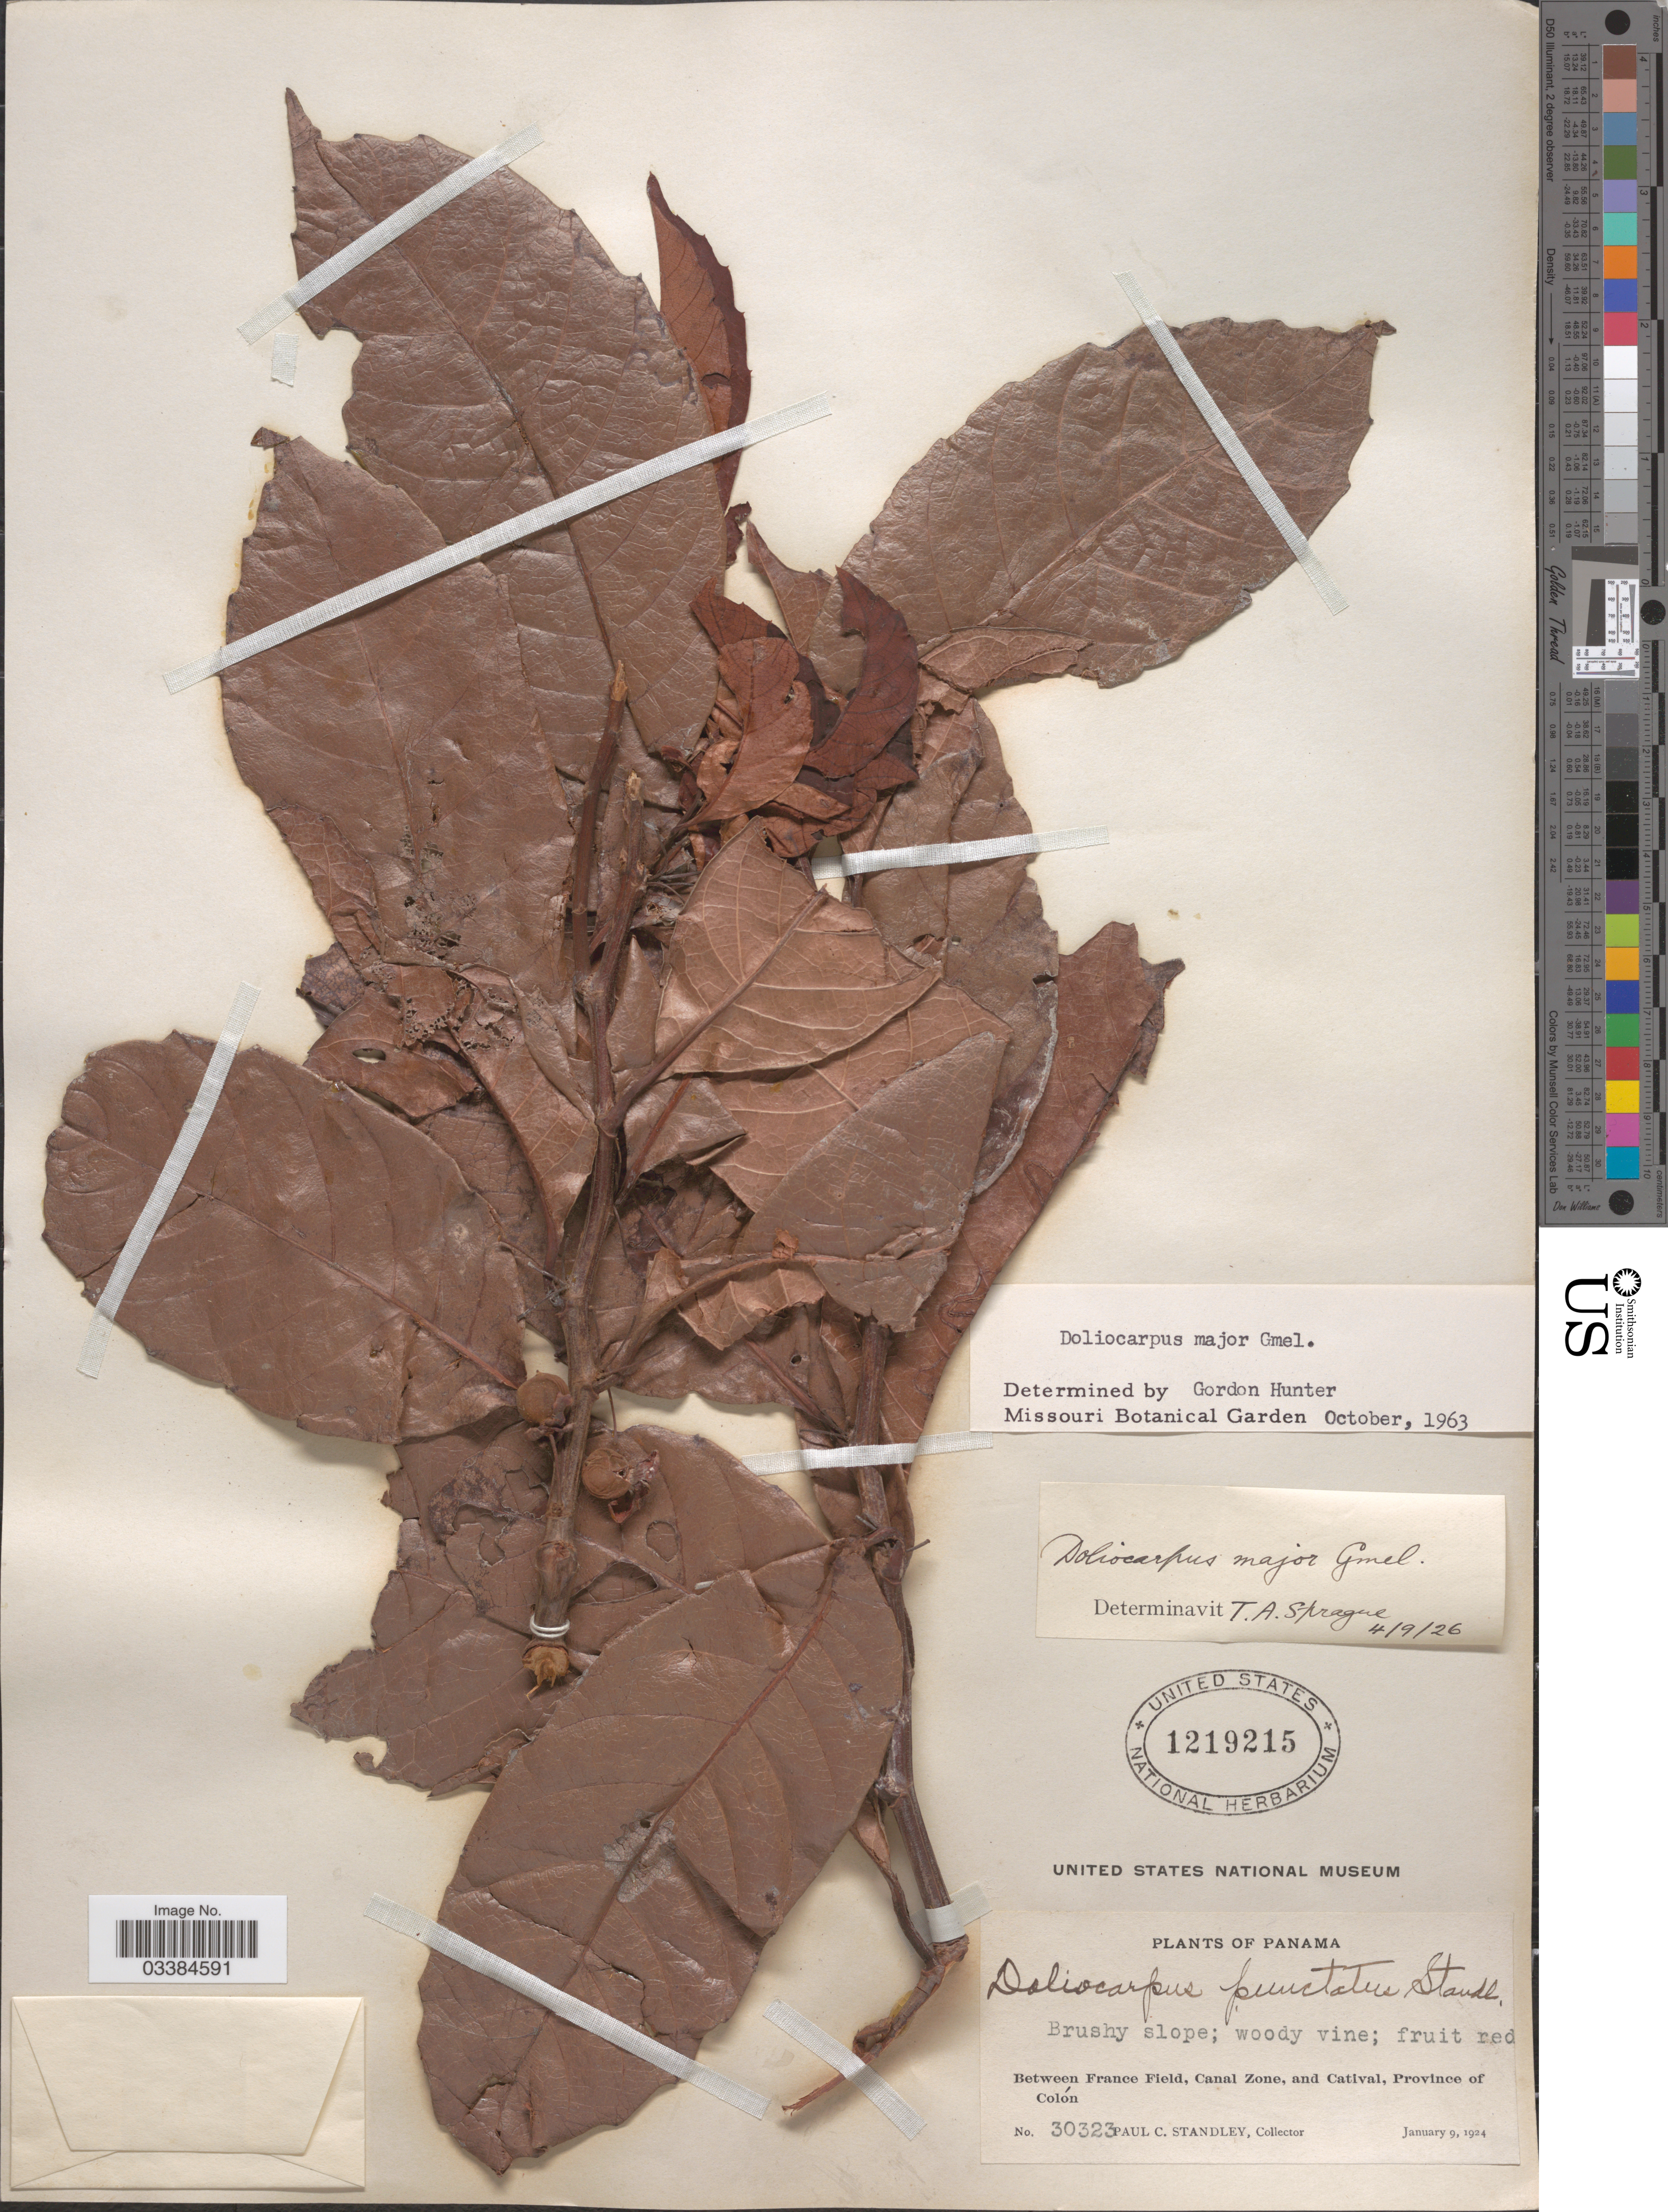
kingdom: Plantae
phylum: Tracheophyta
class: Magnoliopsida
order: Dilleniales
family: Dilleniaceae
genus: Doliocarpus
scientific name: Doliocarpus major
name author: J.F. Gmel.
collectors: P. C. Standley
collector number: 30323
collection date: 1924-01-09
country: Panama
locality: Between France Field, Canal Zone, and Catival, Province of Colón.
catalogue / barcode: US 1219215